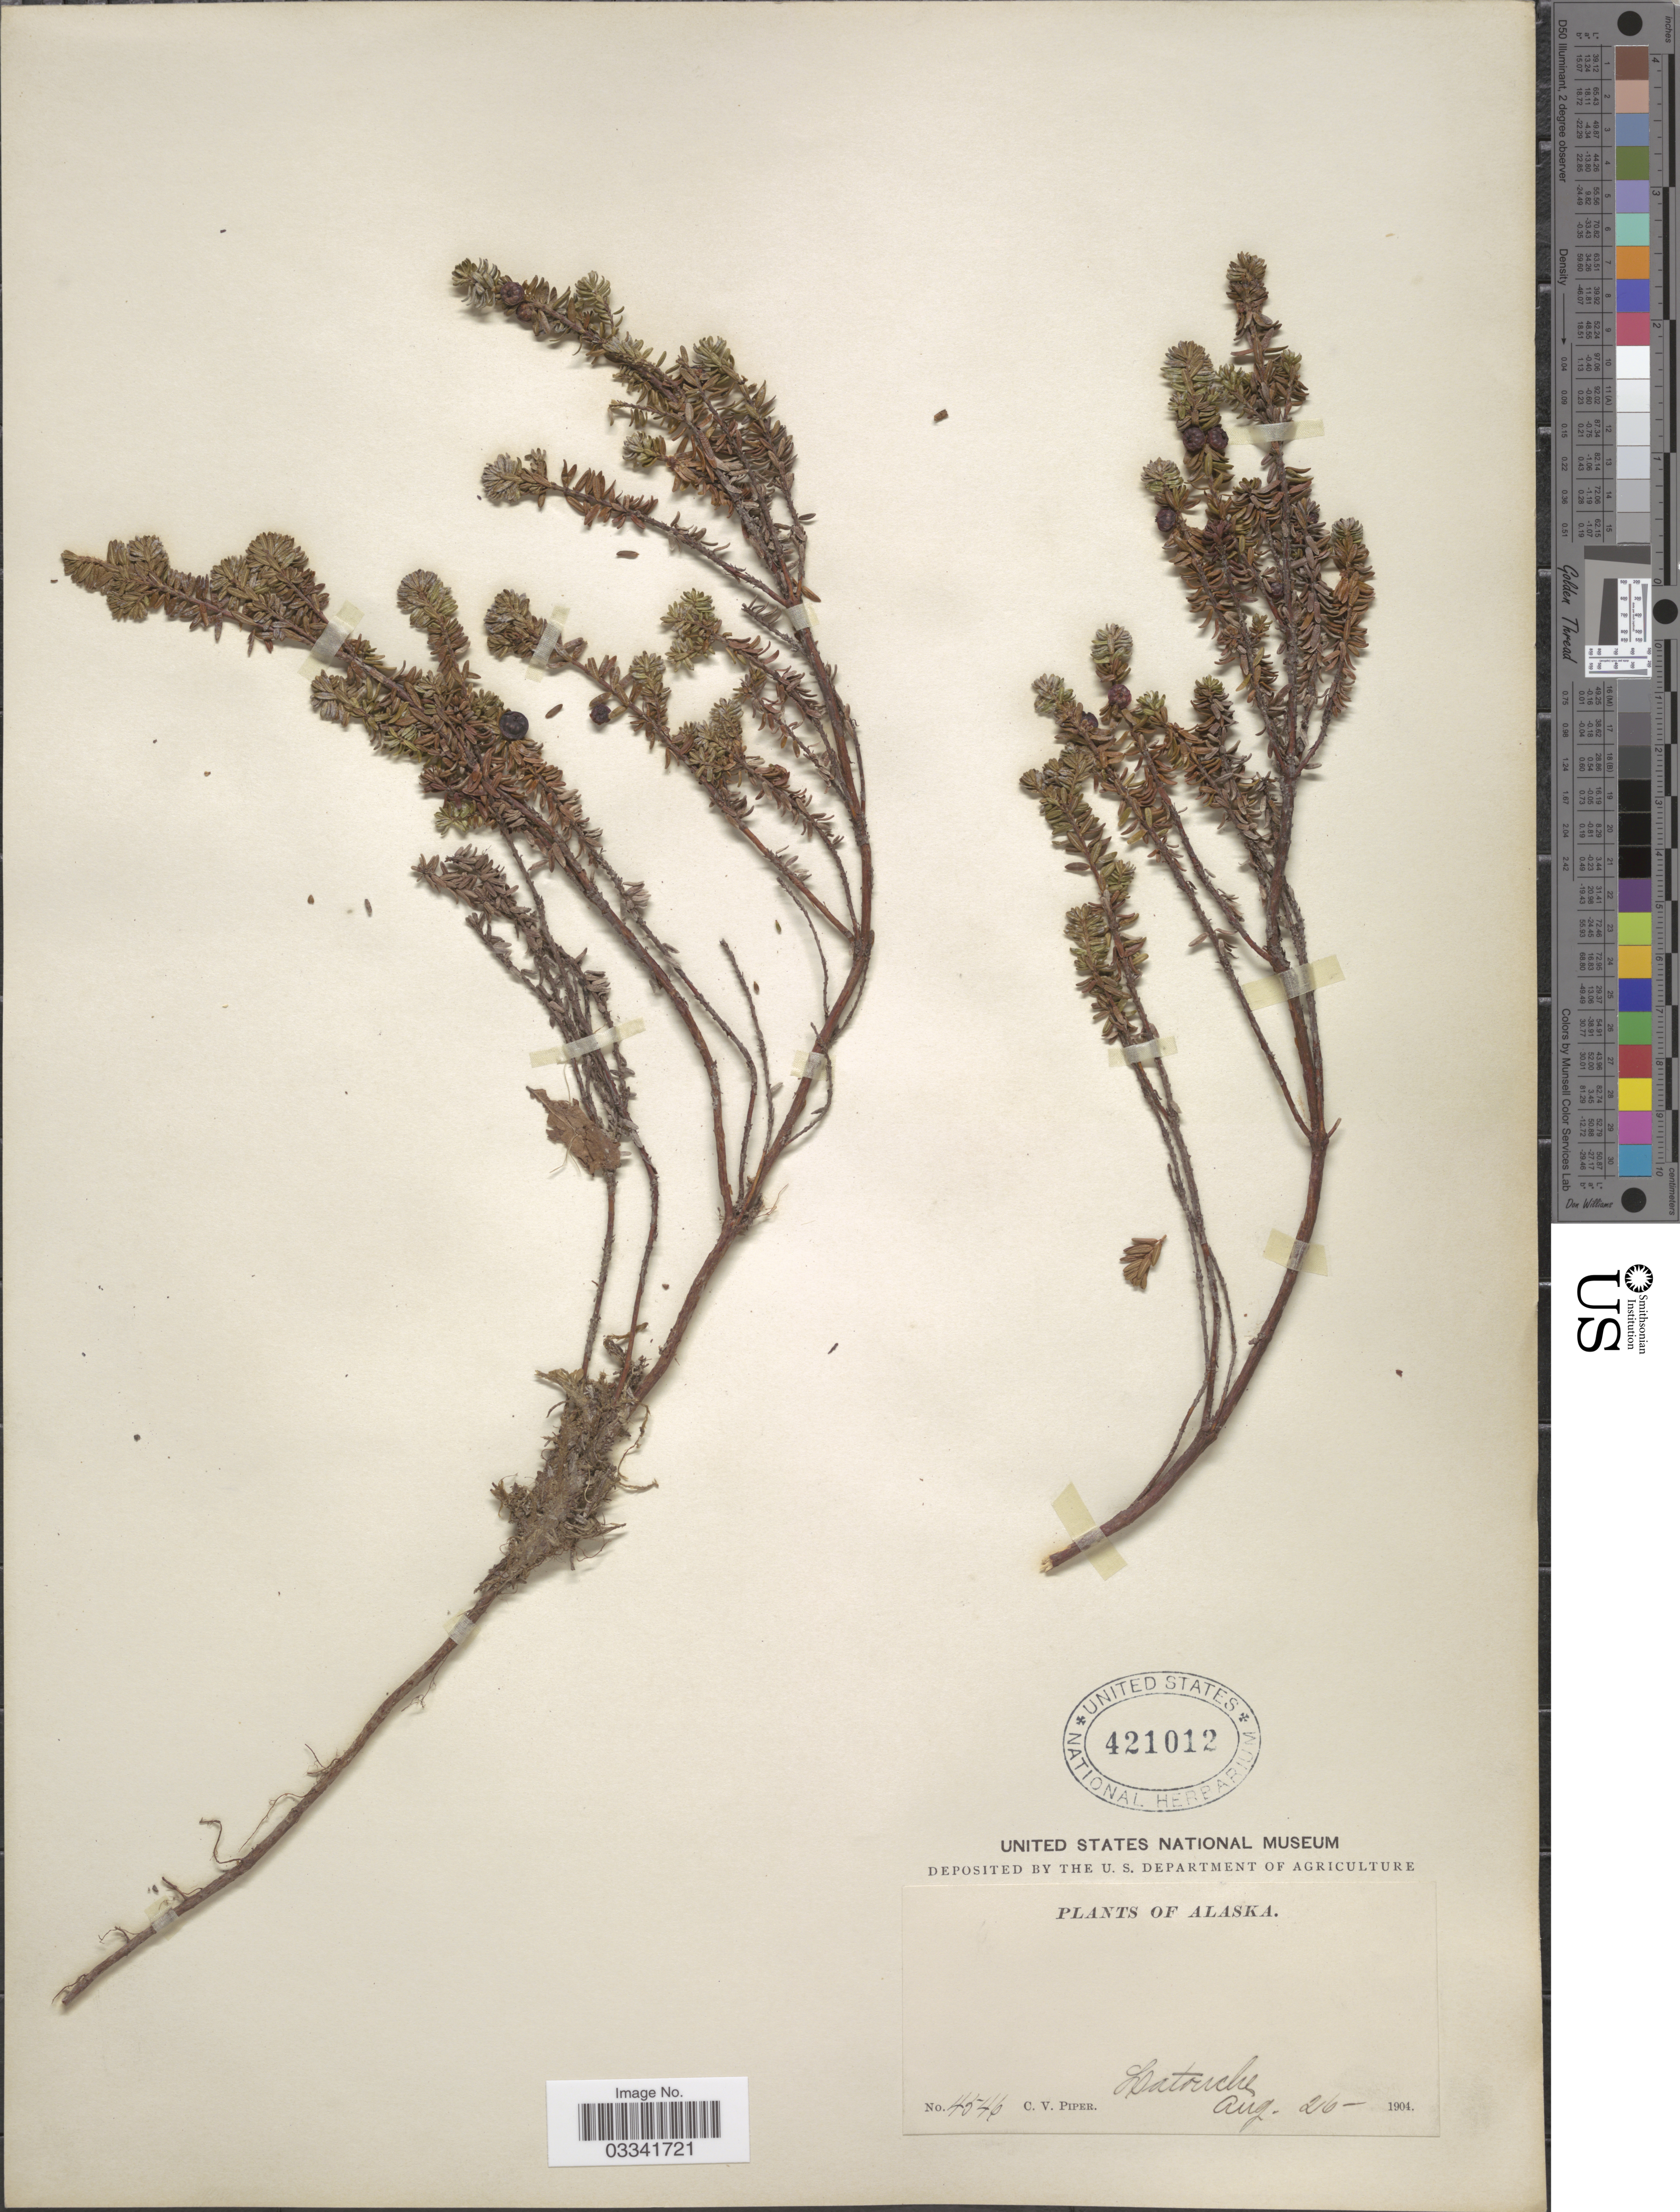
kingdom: Plantae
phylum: Tracheophyta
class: Magnoliopsida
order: Ericales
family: Ericaceae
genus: Empetrum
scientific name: Empetrum nigrum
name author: L.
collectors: C. V. Piper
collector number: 4546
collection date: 1904-08-26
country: United States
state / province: Alaska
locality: Latouche.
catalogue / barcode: US 421012